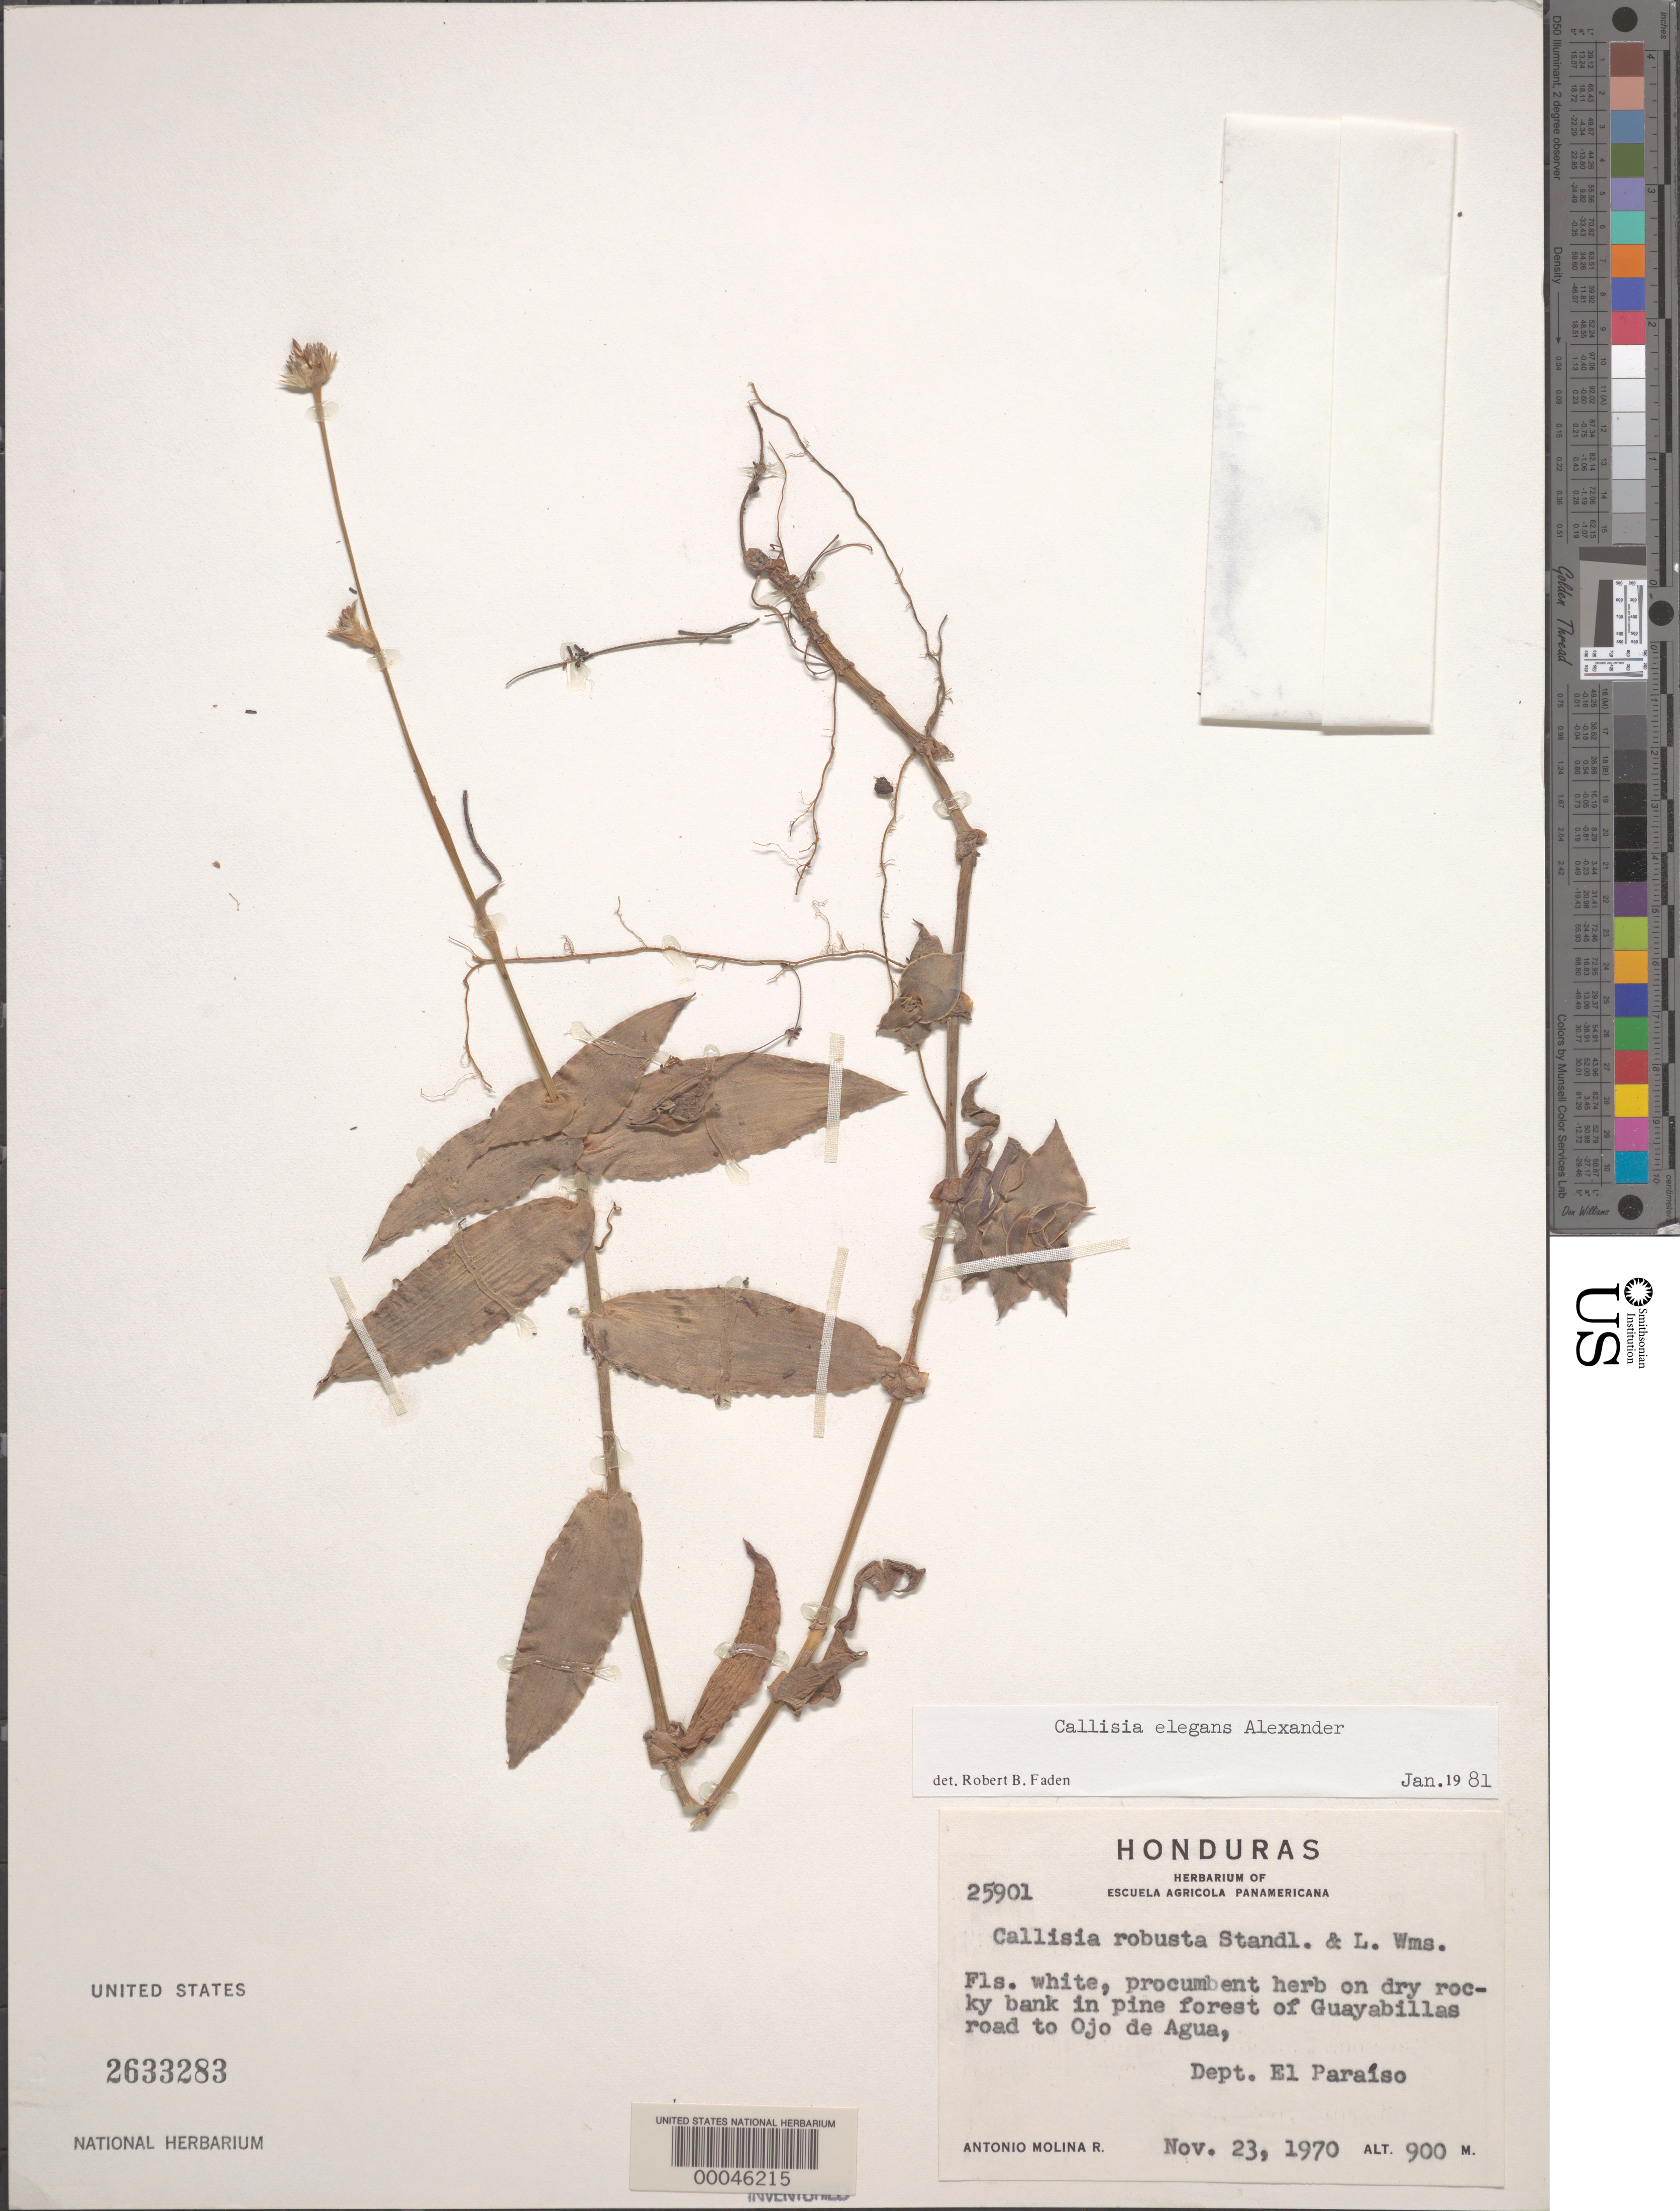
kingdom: Plantae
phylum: Tracheophyta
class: Liliopsida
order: Commelinales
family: Commelinaceae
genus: Callisia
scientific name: Callisia elegans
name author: Alexander ex H.E. Moore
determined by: Faden, Robert B., (US), Smithsonian Institution - National Museum of Natural History (UNITED STATES)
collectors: A. Molina R.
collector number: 25901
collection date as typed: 23 Nov 1970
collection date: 1970-11-23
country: Honduras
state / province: El Paraíso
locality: Road to Ojo de Agua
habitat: Dry rocky bank, pine forest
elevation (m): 900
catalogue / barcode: US 2633283